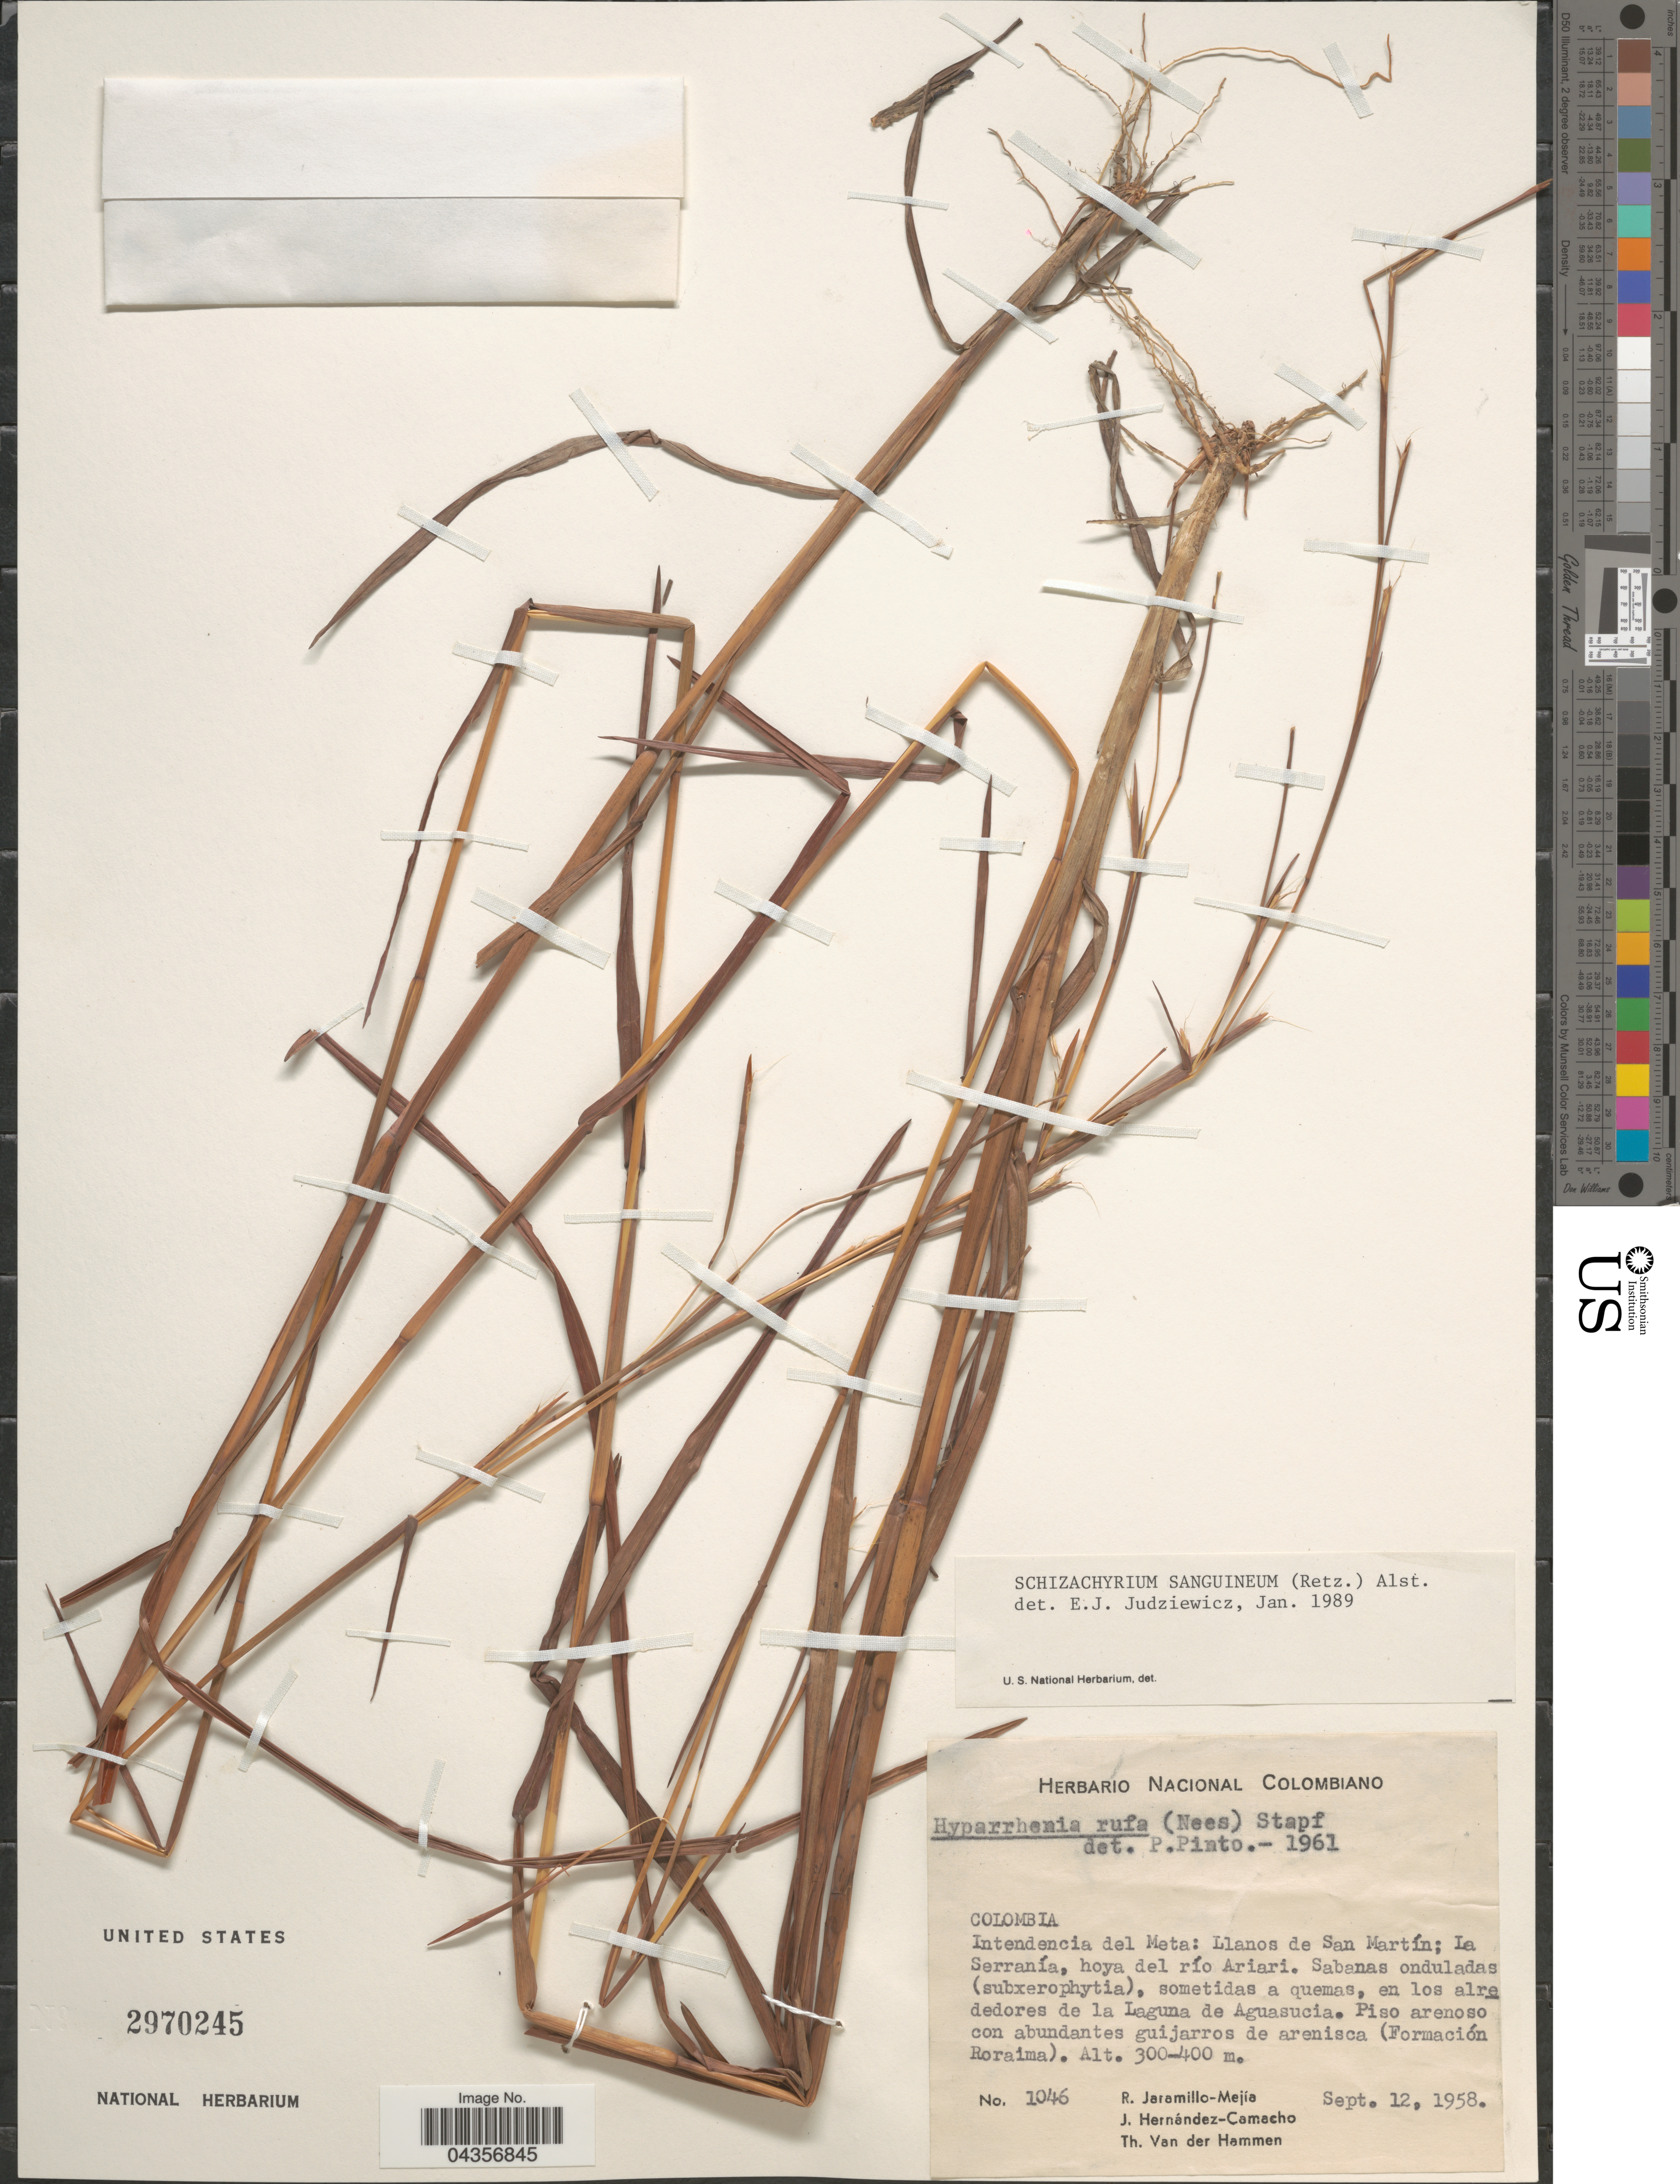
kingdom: Plantae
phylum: Tracheophyta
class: Liliopsida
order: Poales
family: Poaceae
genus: Schizachyrium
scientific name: Schizachyrium sanguineum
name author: (Retz.) Alston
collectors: R. Jaramillo M., J. Hernández-Camacho & T. Van der Hammen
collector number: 1046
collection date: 1958-09-12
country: Colombia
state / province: Meta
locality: Intendencia del Meta: Llanos de San Martín; La Serranía, hoya del río Ariari. Sabanas onduladas (subxerophytia), sometidas a quemas, en los alrededores de la Laguna de Aguasucia. (Formación Roraima).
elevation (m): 300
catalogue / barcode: US 2970245